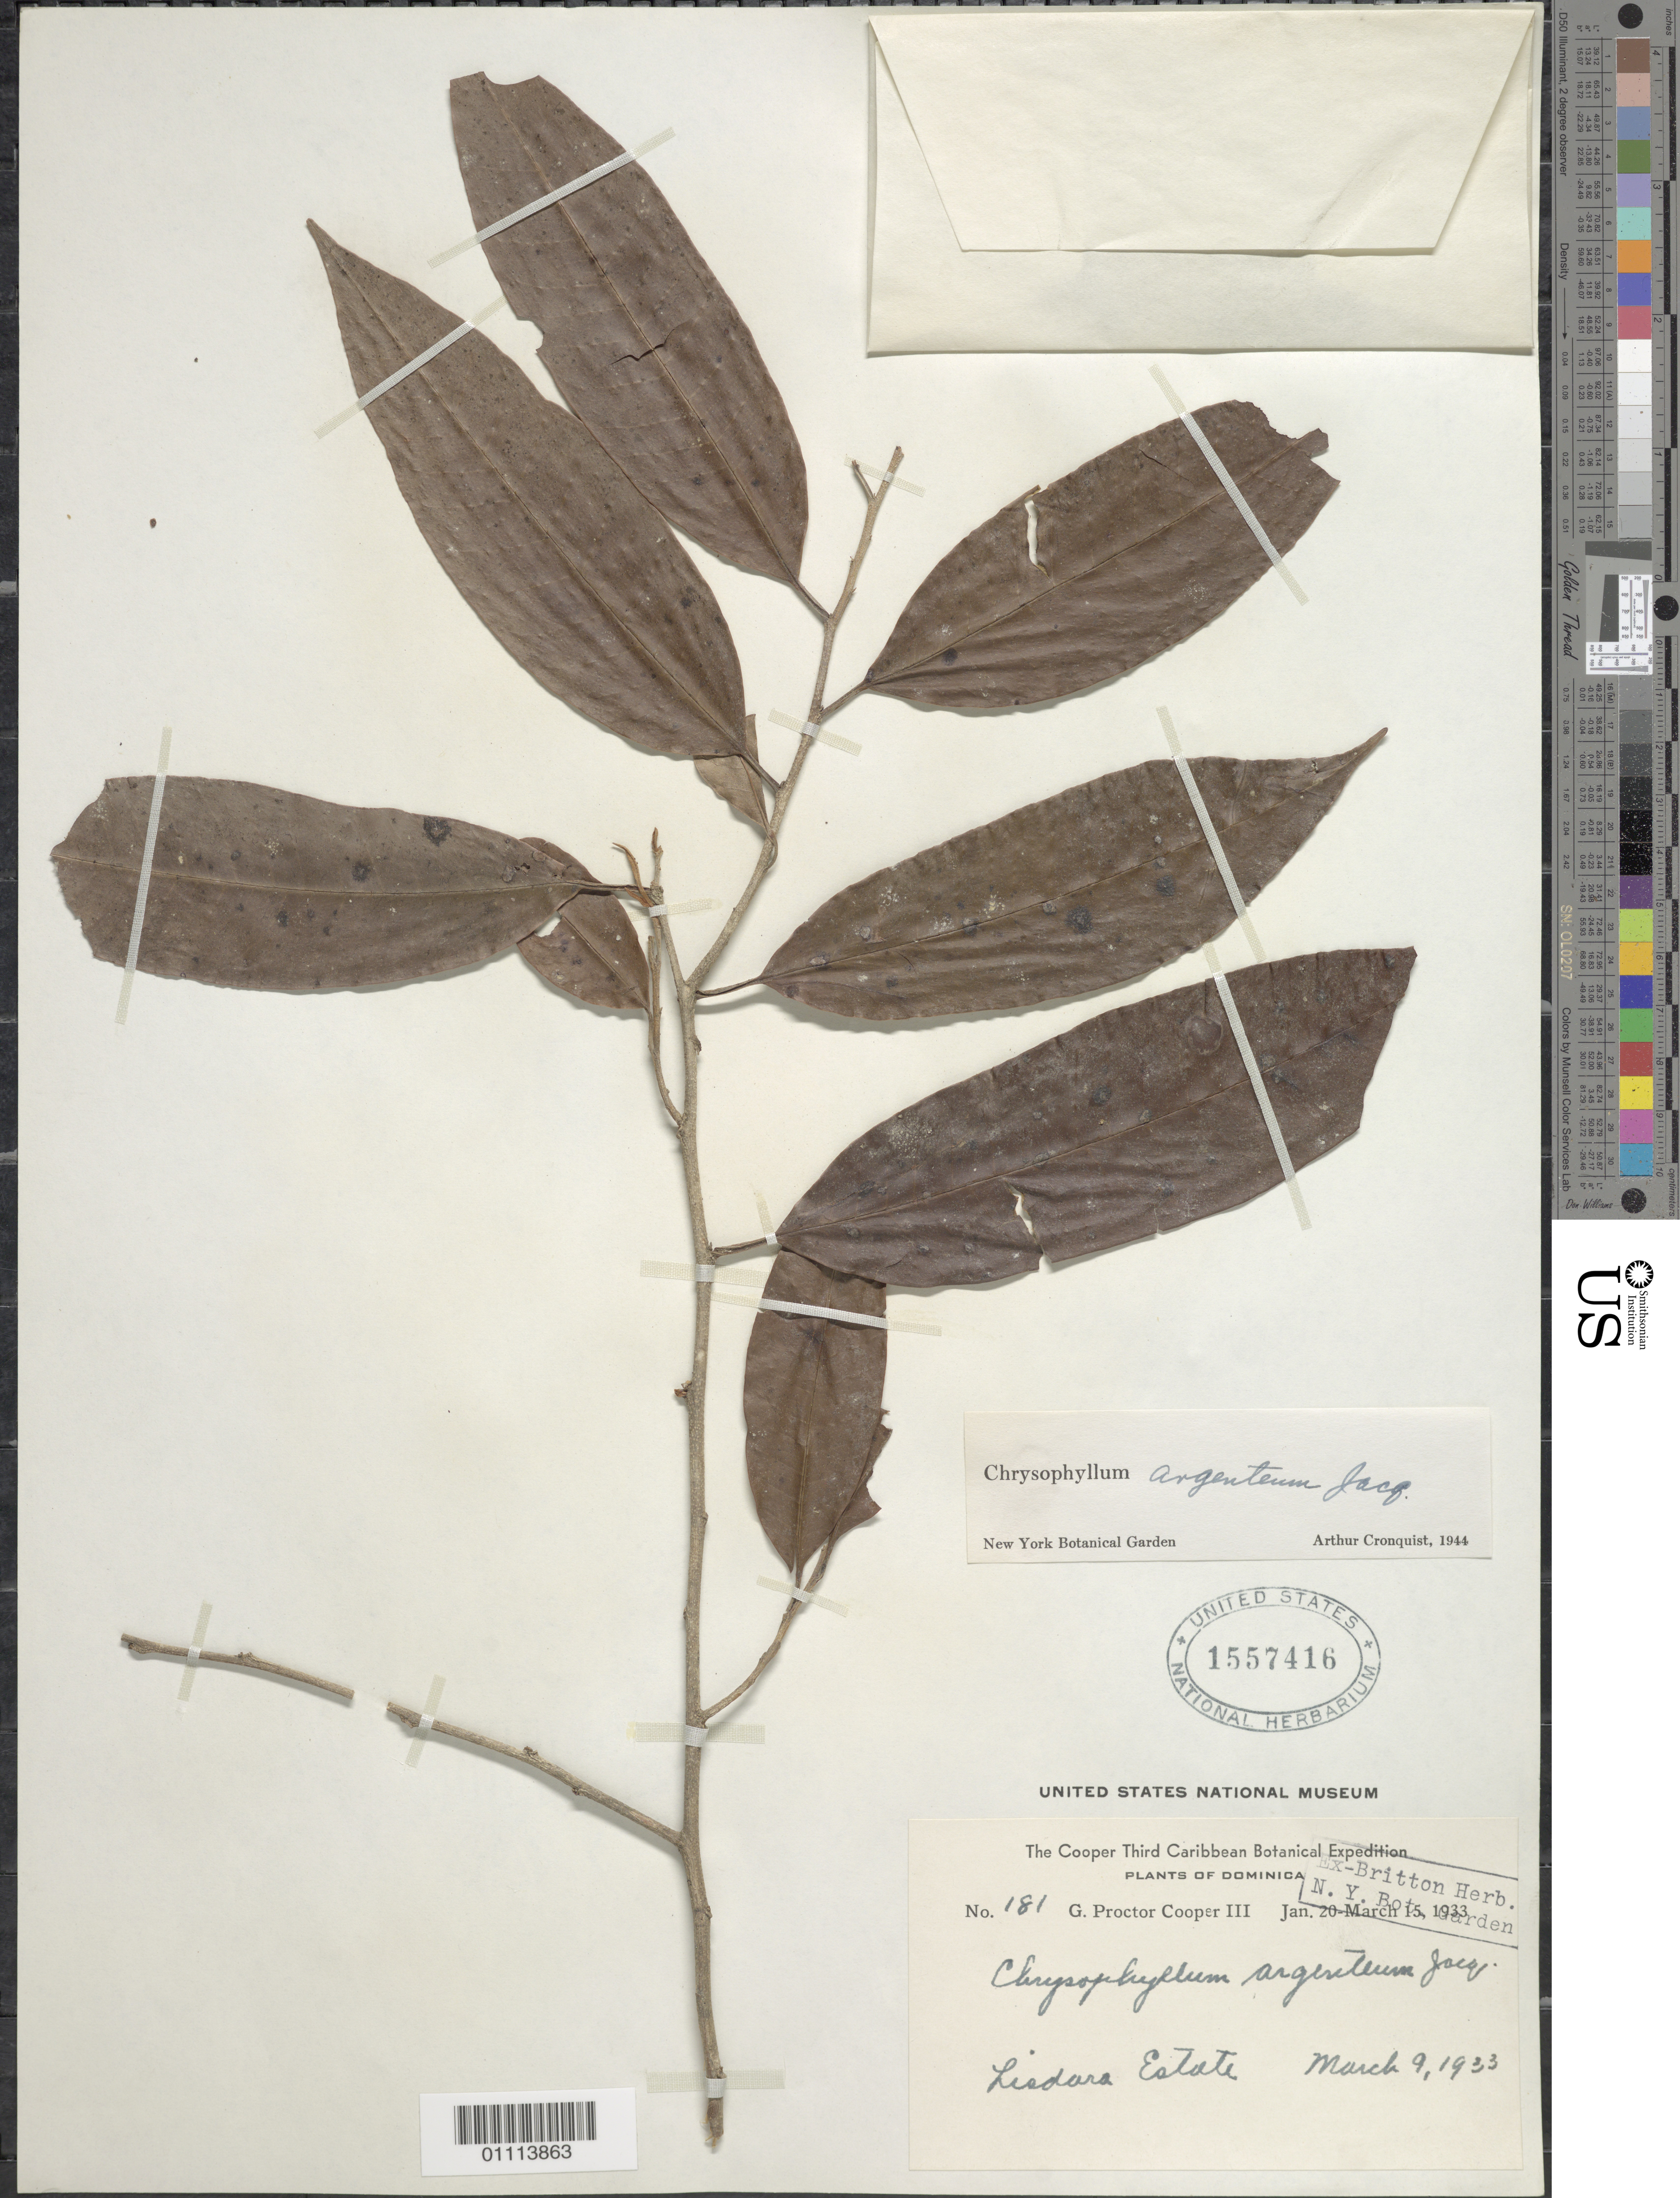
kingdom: Plantae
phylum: Tracheophyta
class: Magnoliopsida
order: Ericales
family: Sapotaceae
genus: Chrysophyllum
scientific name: Chrysophyllum argenteum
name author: Jacq.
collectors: G. Cooper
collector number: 181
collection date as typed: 09 Mar 1933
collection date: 1933-03-09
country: Dominica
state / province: St. Patrick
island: Dominica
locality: Lisdara Estate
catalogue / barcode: US 1557416